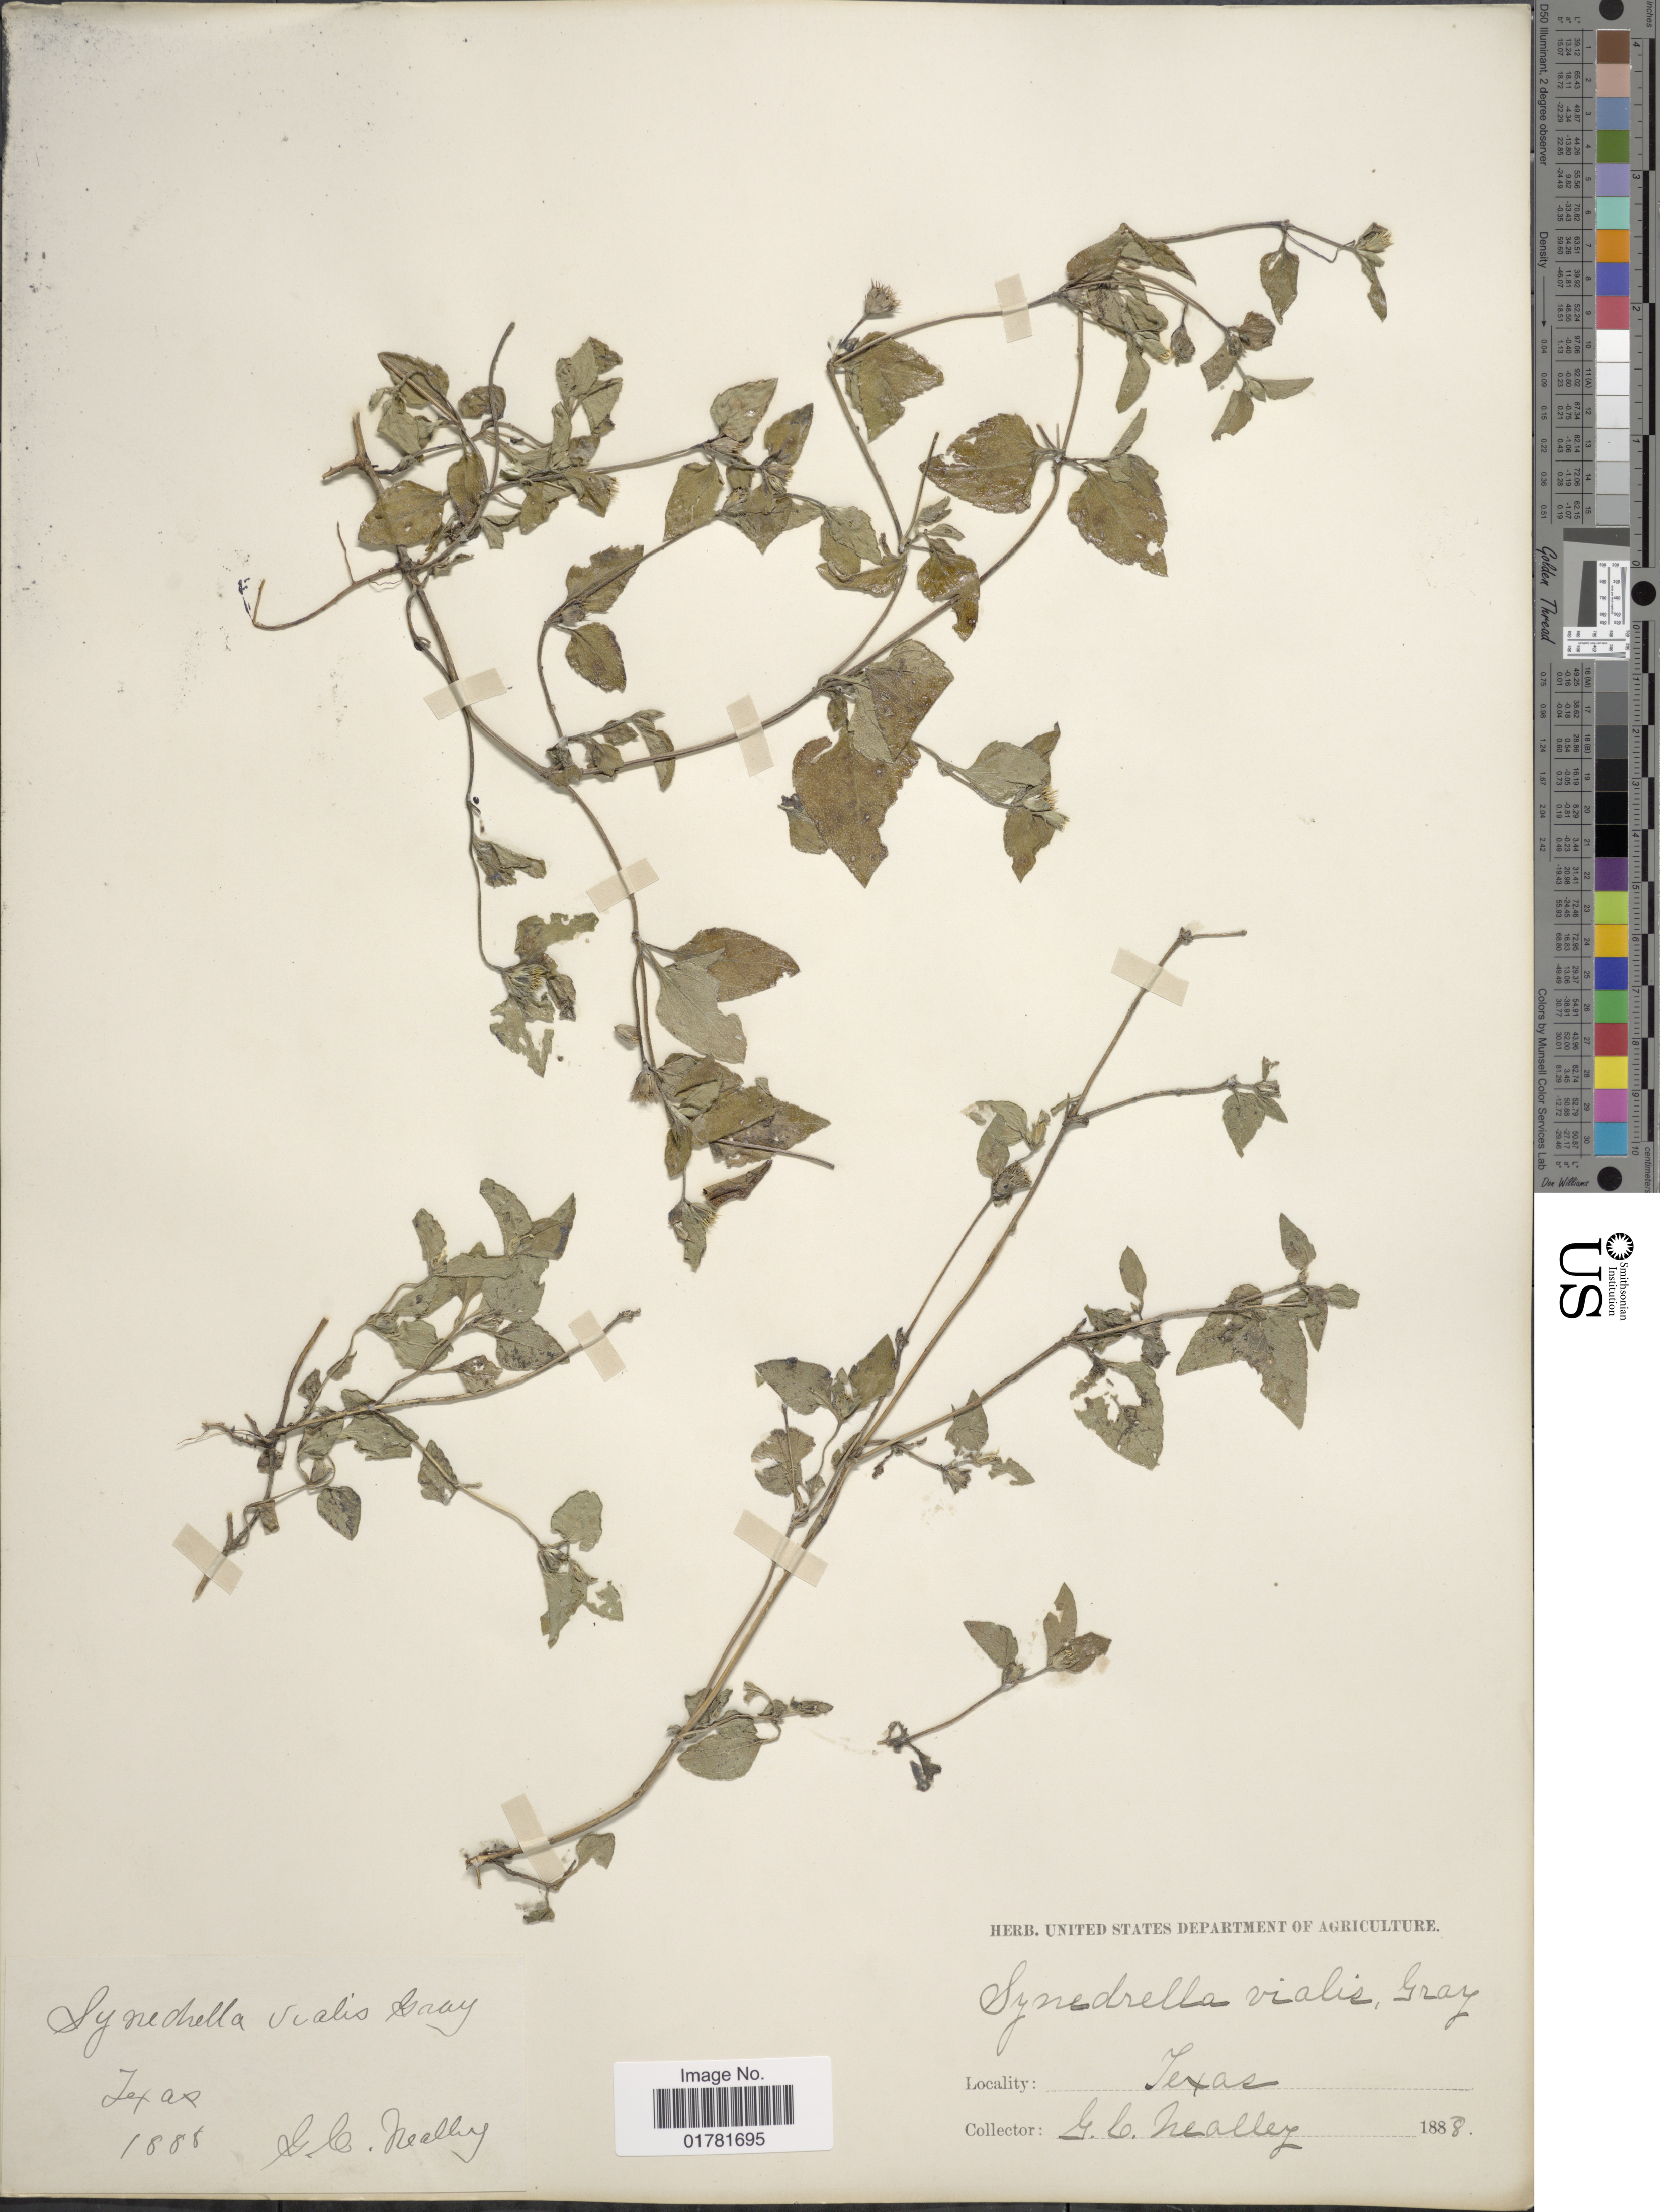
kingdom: Plantae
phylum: Tracheophyta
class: Magnoliopsida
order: Asterales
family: Asteraceae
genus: Calyptocarpus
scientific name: Calyptocarpus vialis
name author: Less.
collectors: G. C. Nealley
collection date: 1888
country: United States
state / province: Texas